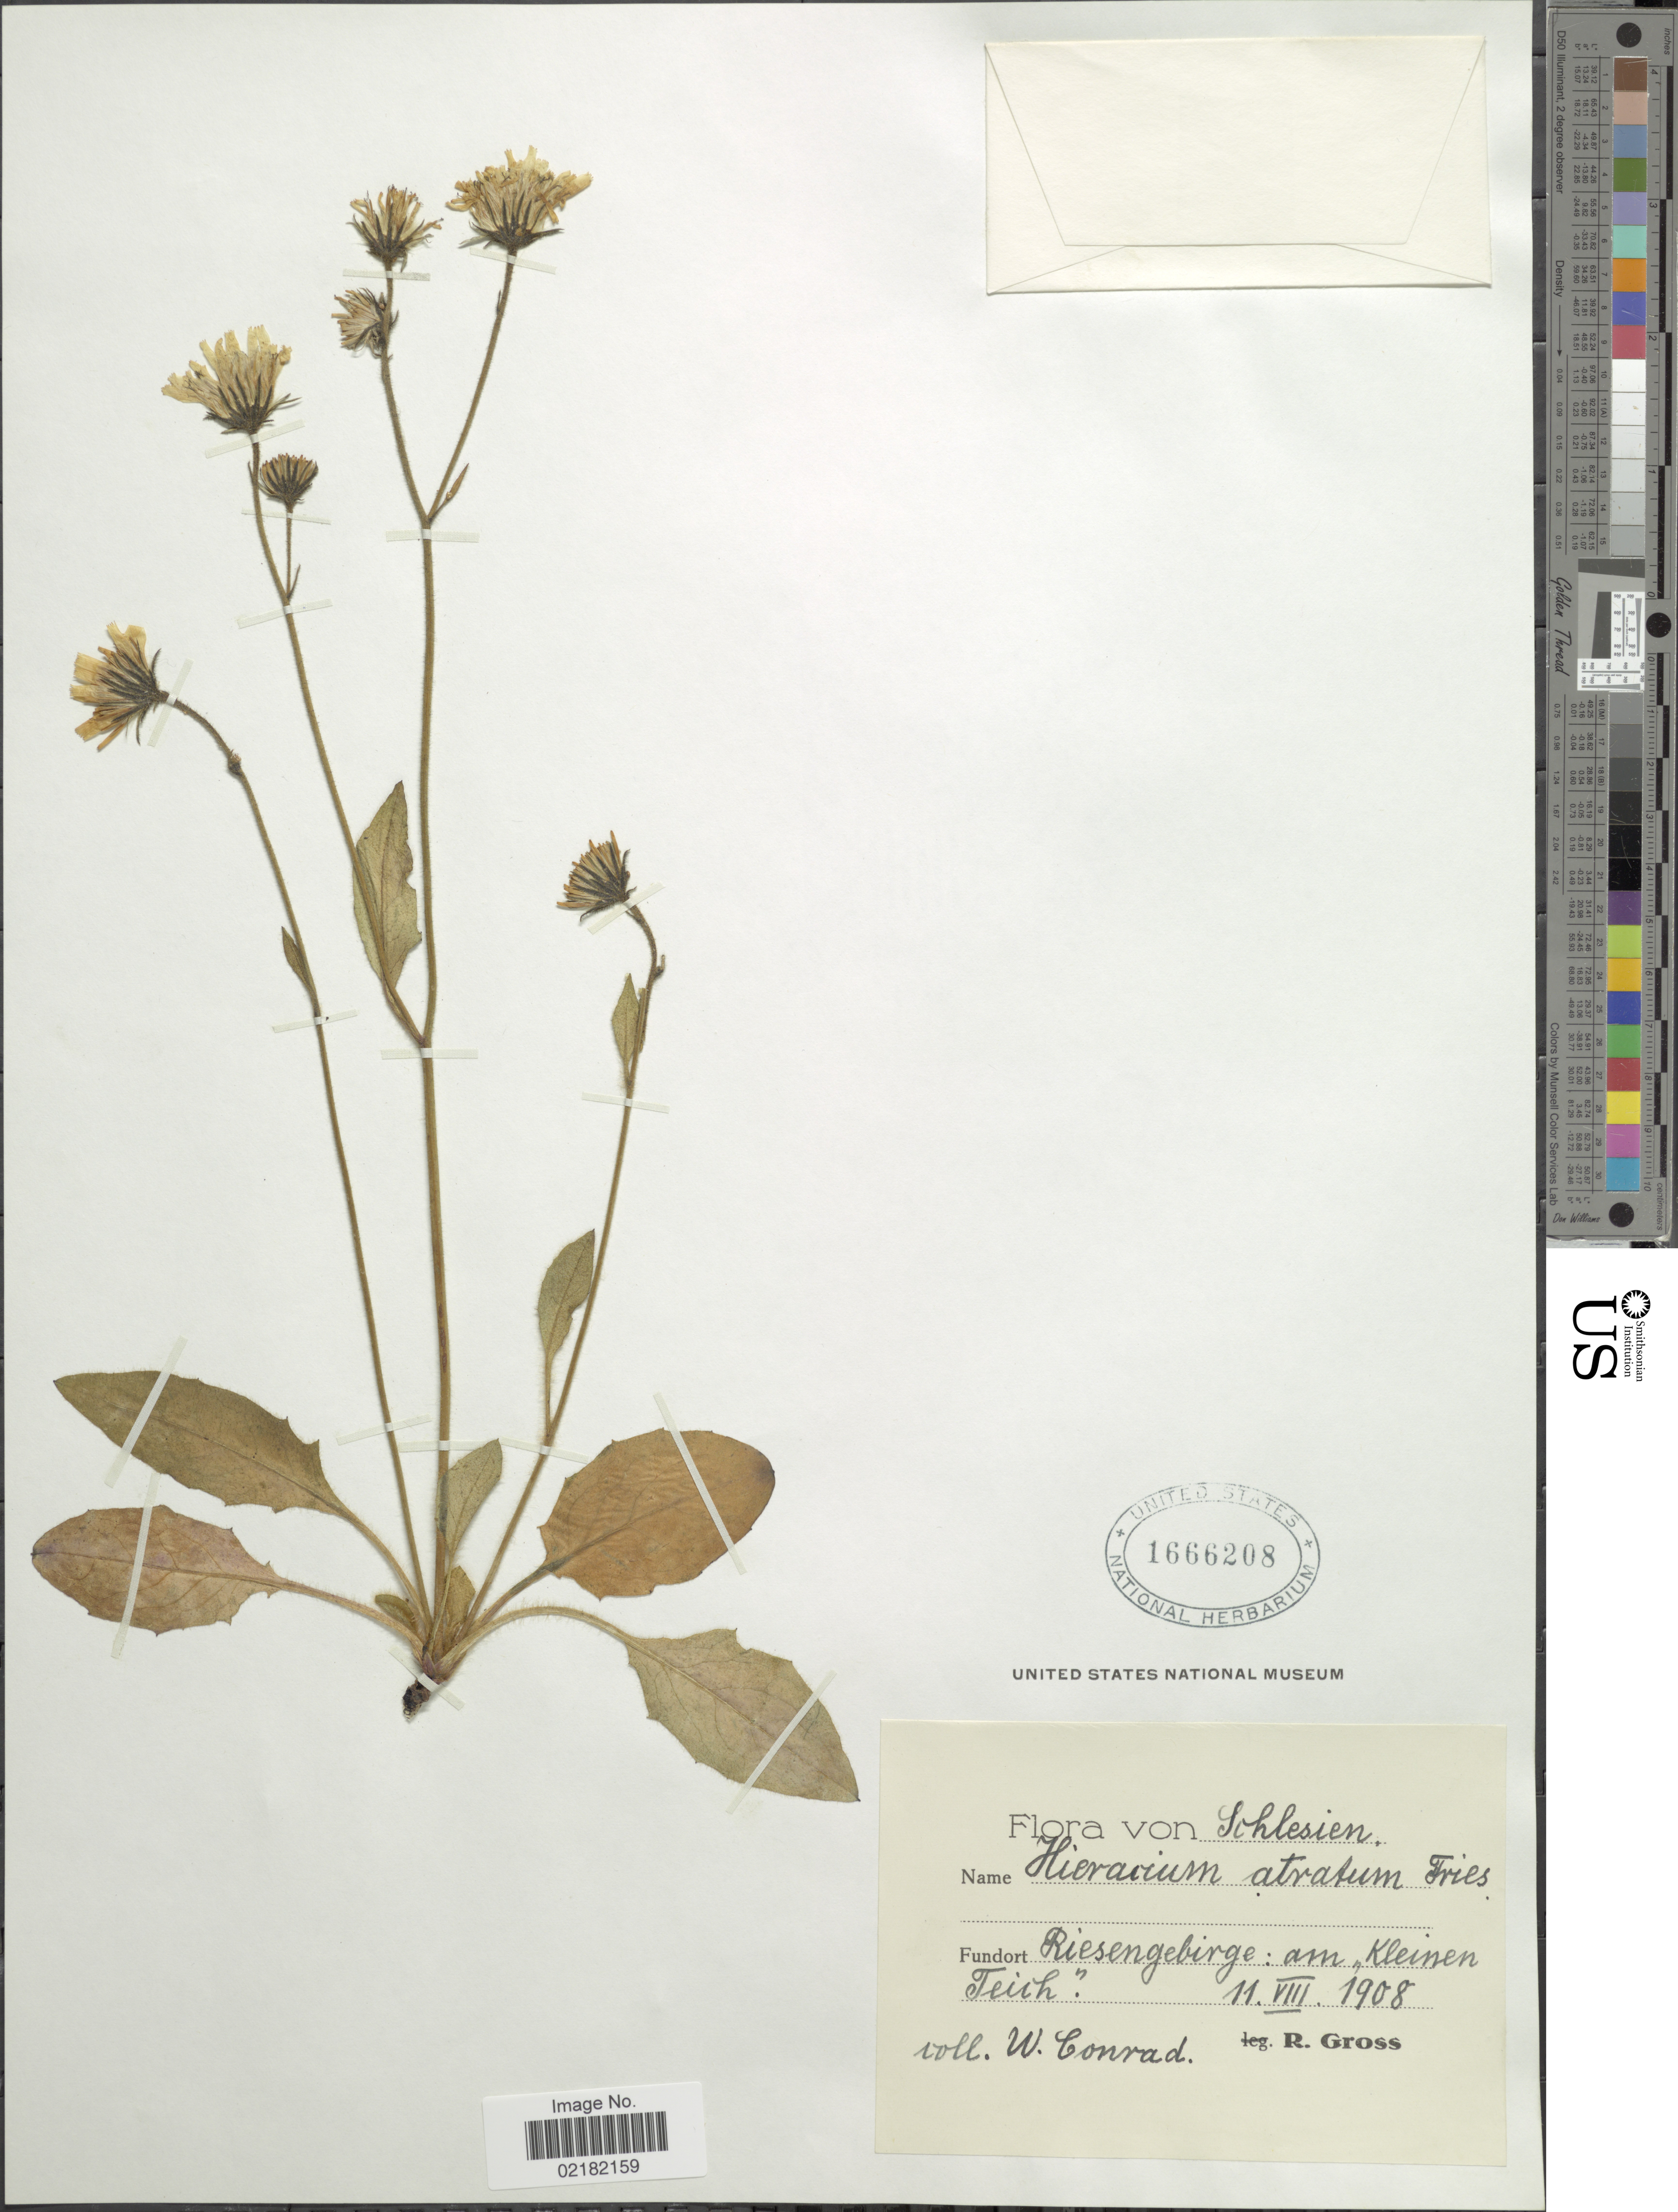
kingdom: Plantae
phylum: Tracheophyta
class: Magnoliopsida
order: Asterales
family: Asteraceae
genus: Hieracium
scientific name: Hieracium atratum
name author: Fr.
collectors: W. Conrad & R. Gross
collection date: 1908-08-11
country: Poland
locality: Schlesien, Fundort Riesengebirge: am "Kleinen Teich". [interpreted]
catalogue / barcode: US 1666208